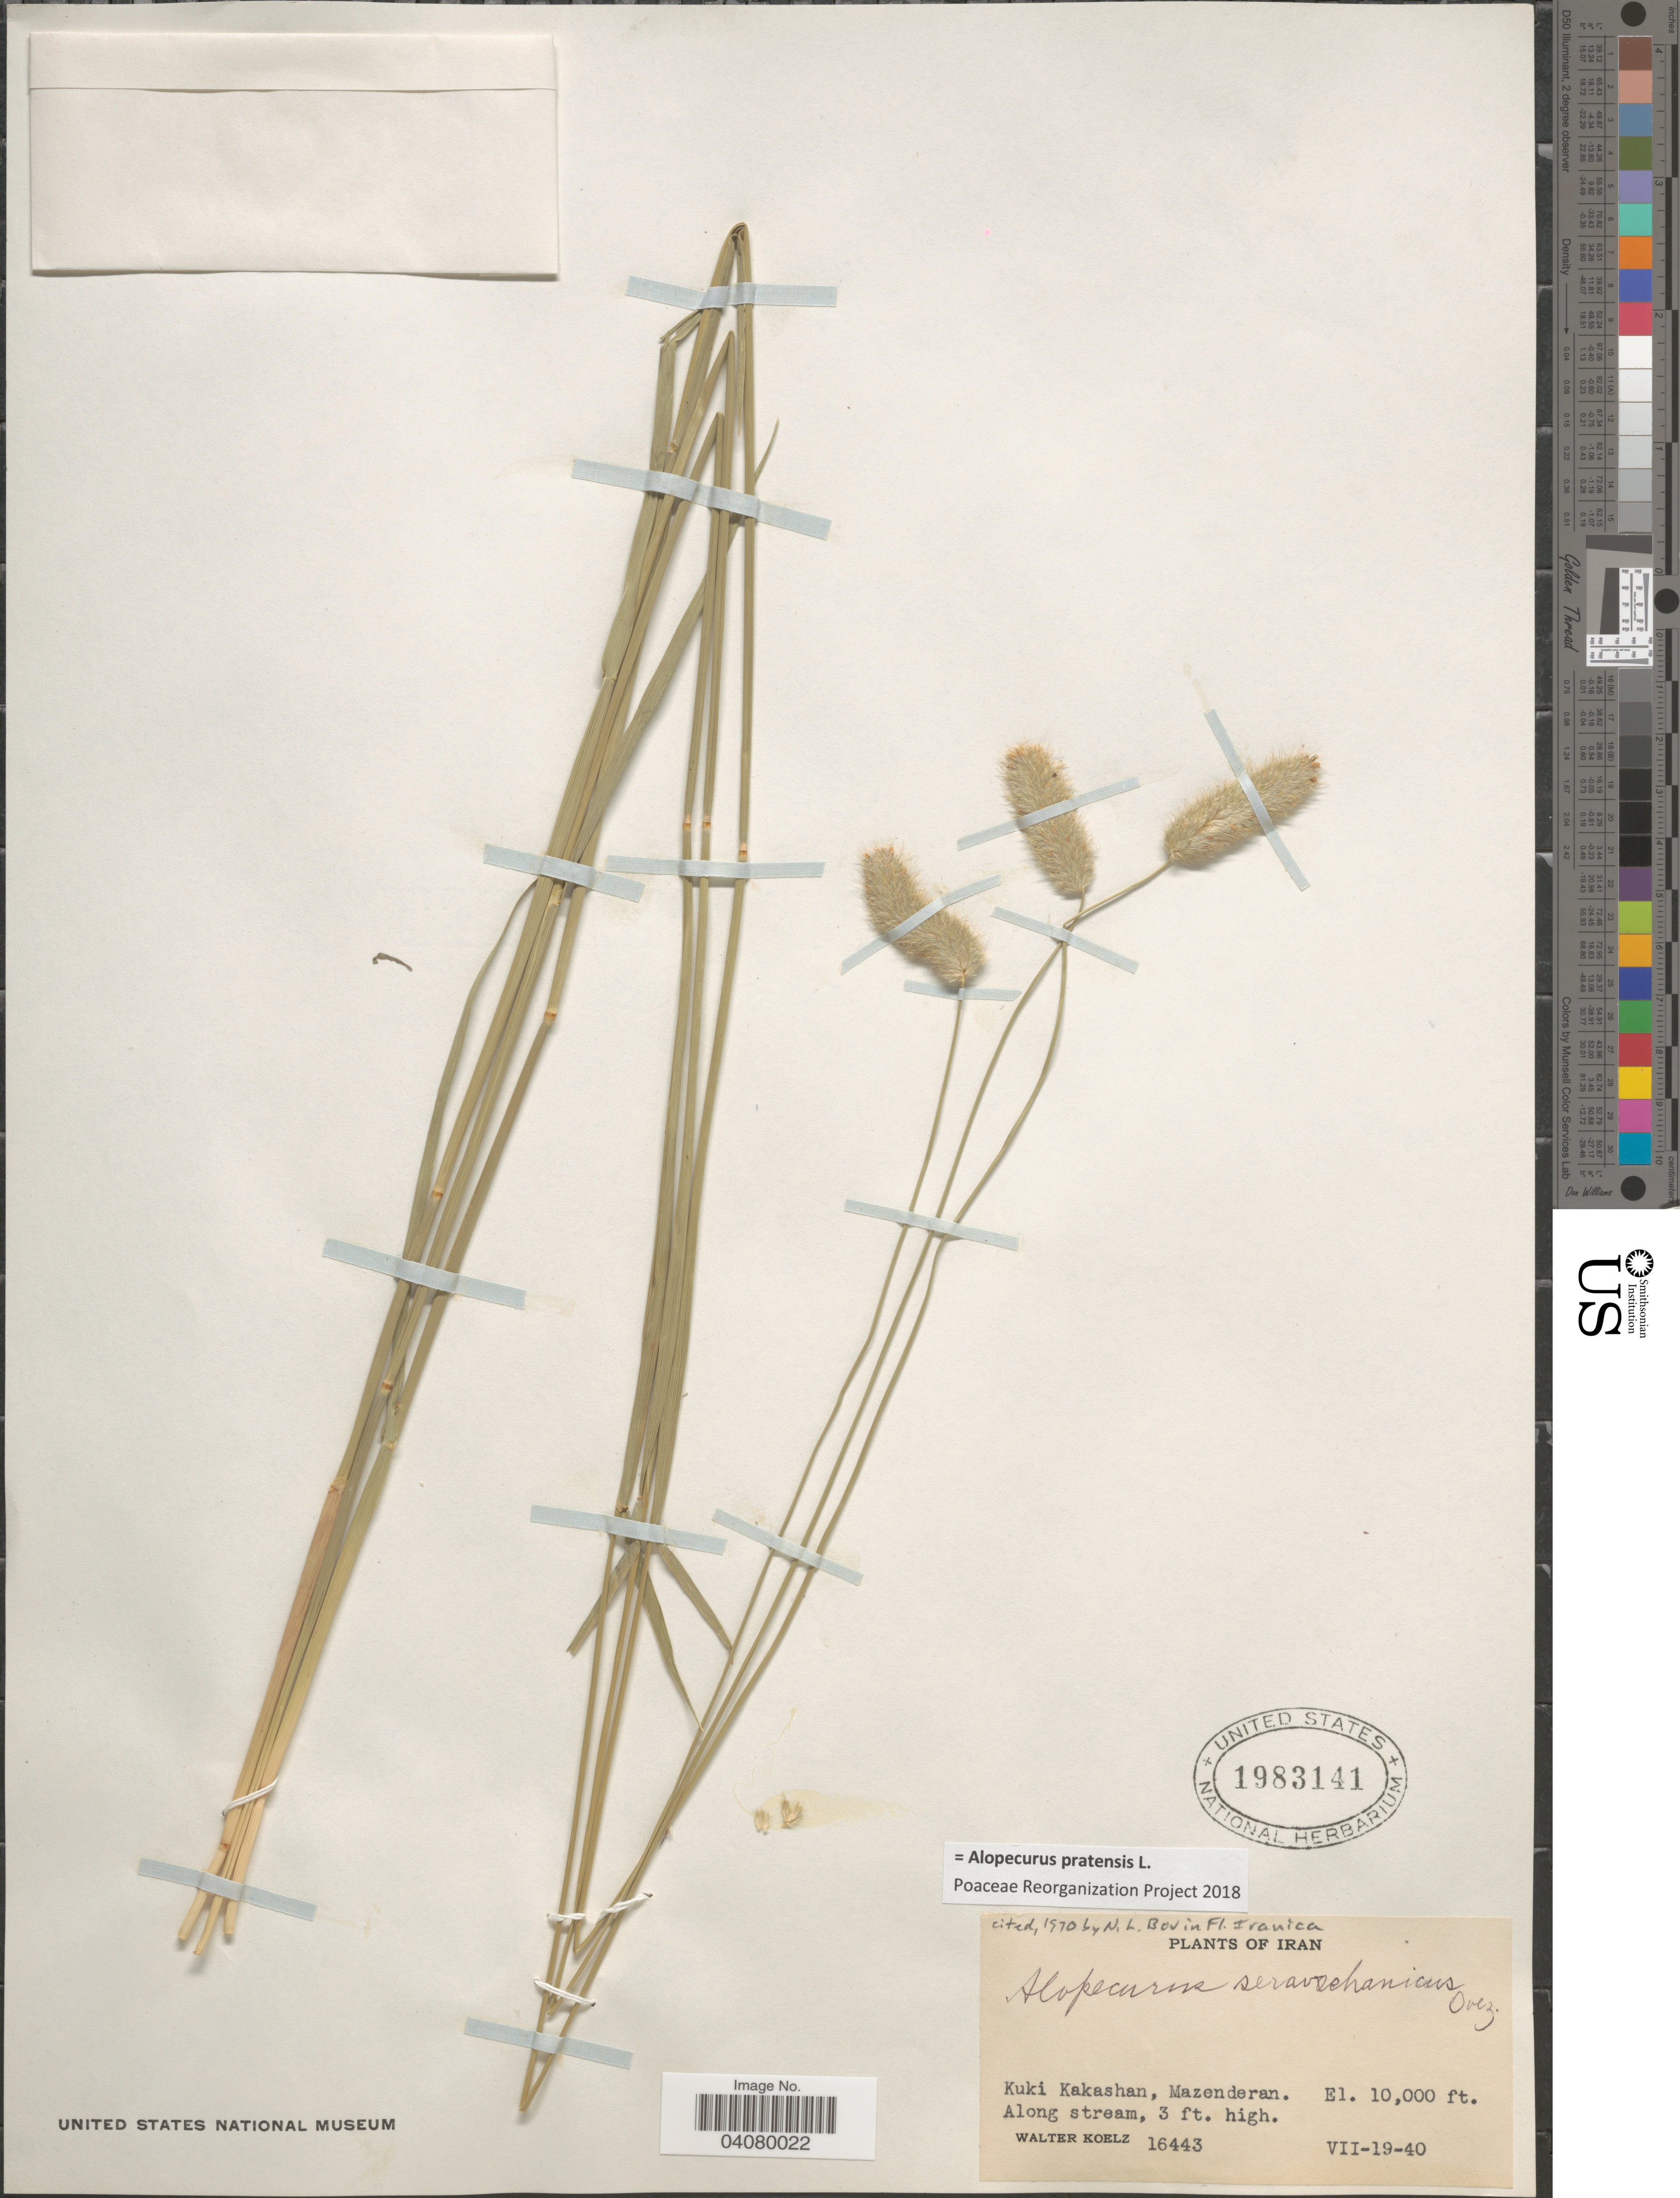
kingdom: Plantae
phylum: Tracheophyta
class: Liliopsida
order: Poales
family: Poaceae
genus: Alopecurus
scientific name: Alopecurus pratensis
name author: L.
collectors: W. N. Koelz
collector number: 16443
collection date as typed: Transcribed d/m/y: 19/7/40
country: Iran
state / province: Mazandaran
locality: Kuki Kakashan, Mazenderan.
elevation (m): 3048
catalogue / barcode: US 1983141